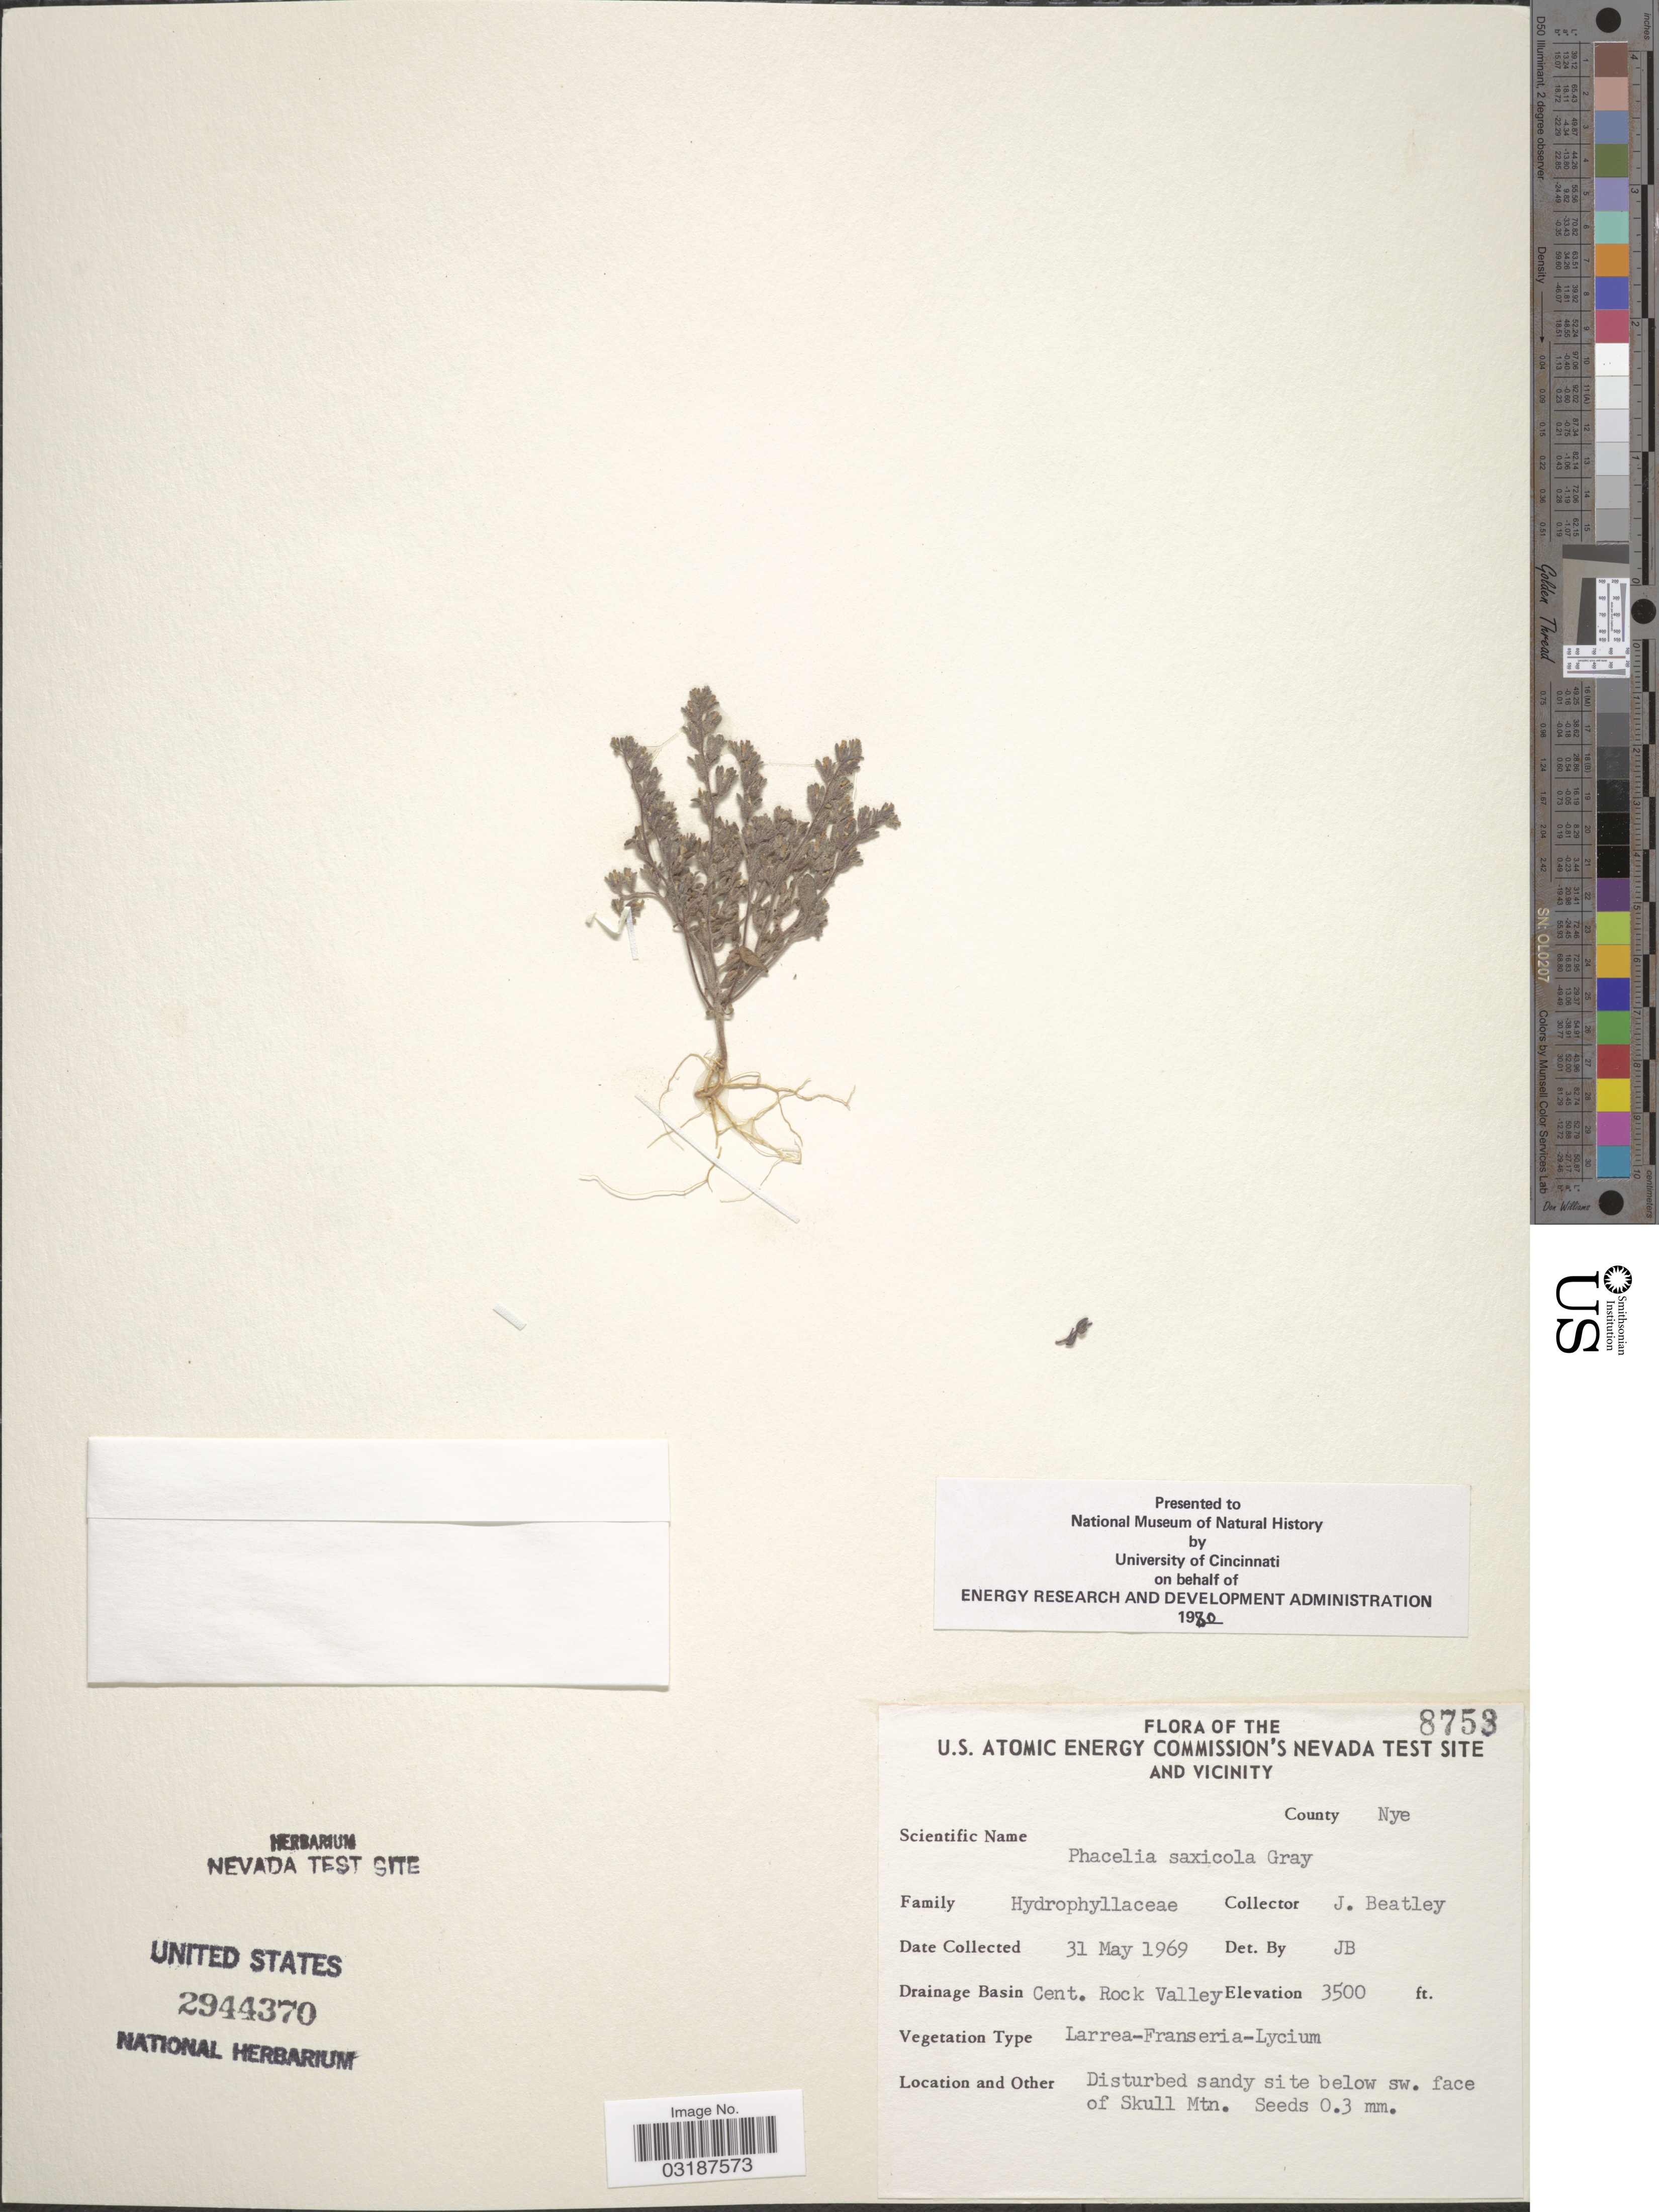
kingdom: Plantae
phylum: Tracheophyta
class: Magnoliopsida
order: Boraginales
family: Hydrophyllaceae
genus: Phacelia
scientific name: Phacelia saxicola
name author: A. Gray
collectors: J. C. Beatley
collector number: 8753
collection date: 1969-05-31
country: United States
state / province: Nevada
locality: U.S. Atomic Energy Commission's Nevada Test Site and Vicinity. County Nye. Drainage Basin Cent. Rock Valley. Disturbed sandy site below sw. face of Skull Mtn.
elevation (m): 1067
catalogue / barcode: US 2944370